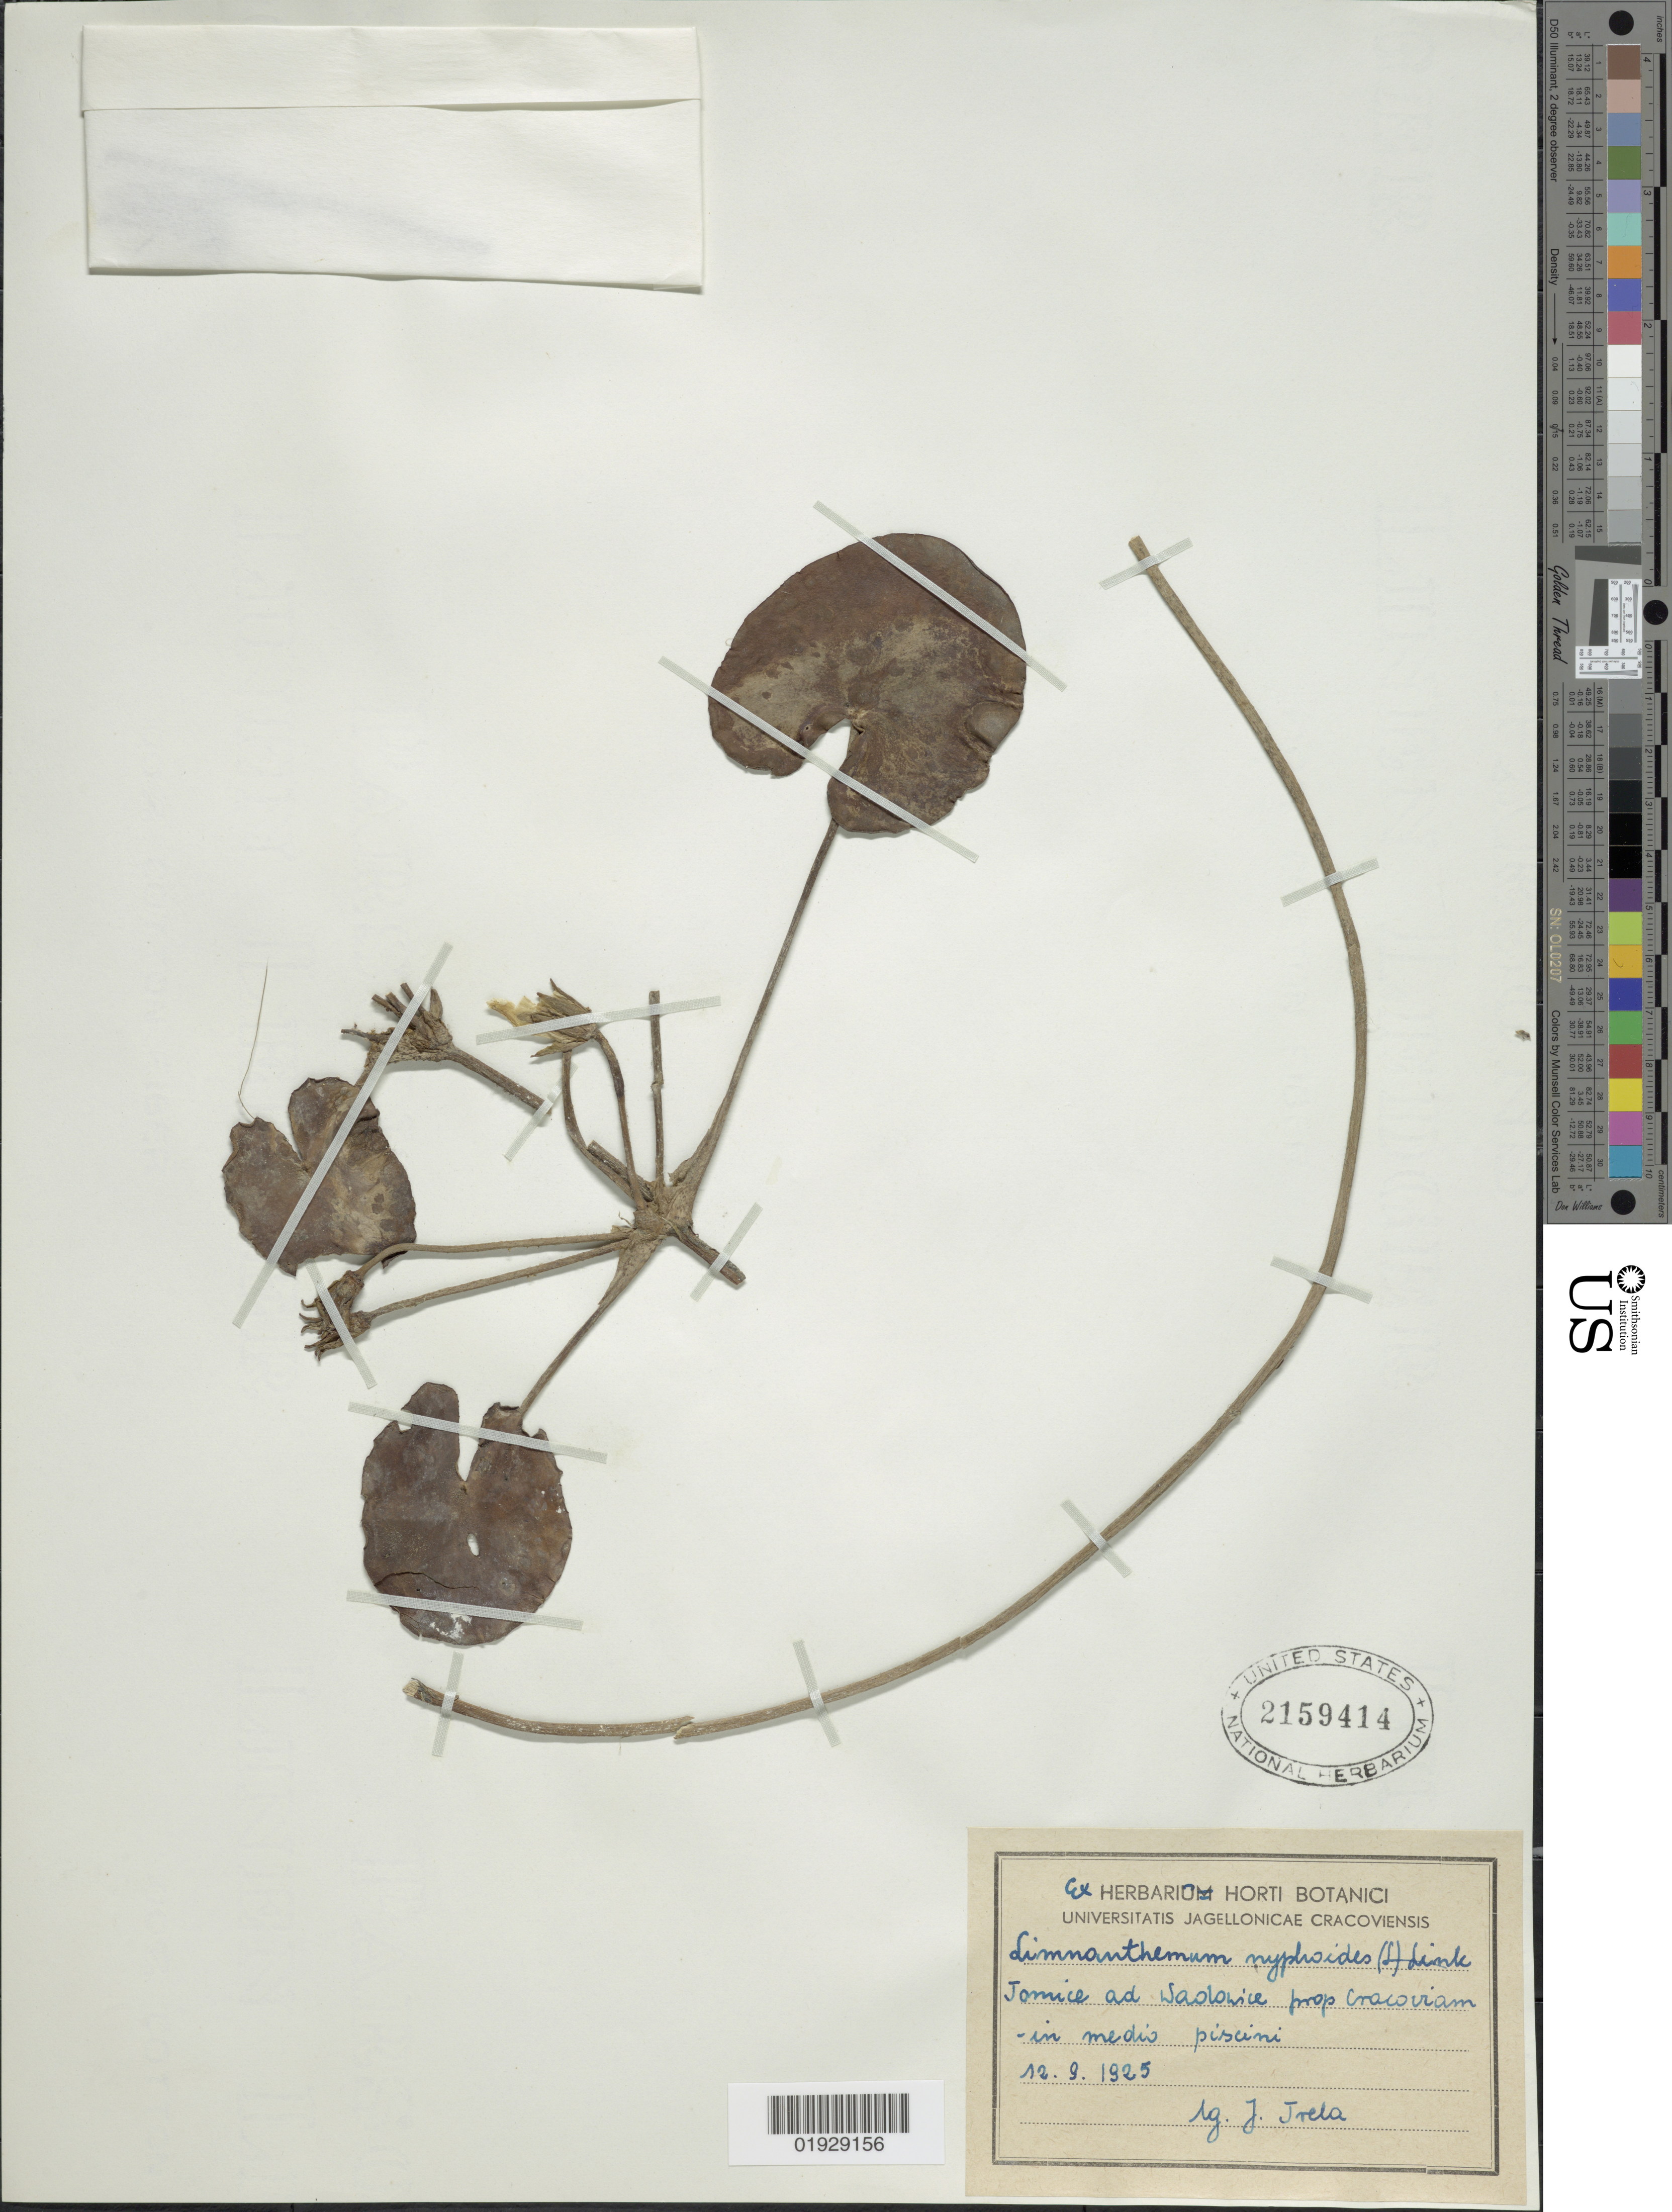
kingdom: Plantae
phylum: Tracheophyta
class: Magnoliopsida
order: Asterales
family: Menyanthaceae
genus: Nymphoides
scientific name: Nymphoides nymphaeoides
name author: (L.) Britton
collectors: J. Trela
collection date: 1925-09-12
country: Poland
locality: Jomice ad Wadowice prop Cracoviam - in medio piscini.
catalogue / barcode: US 2159414